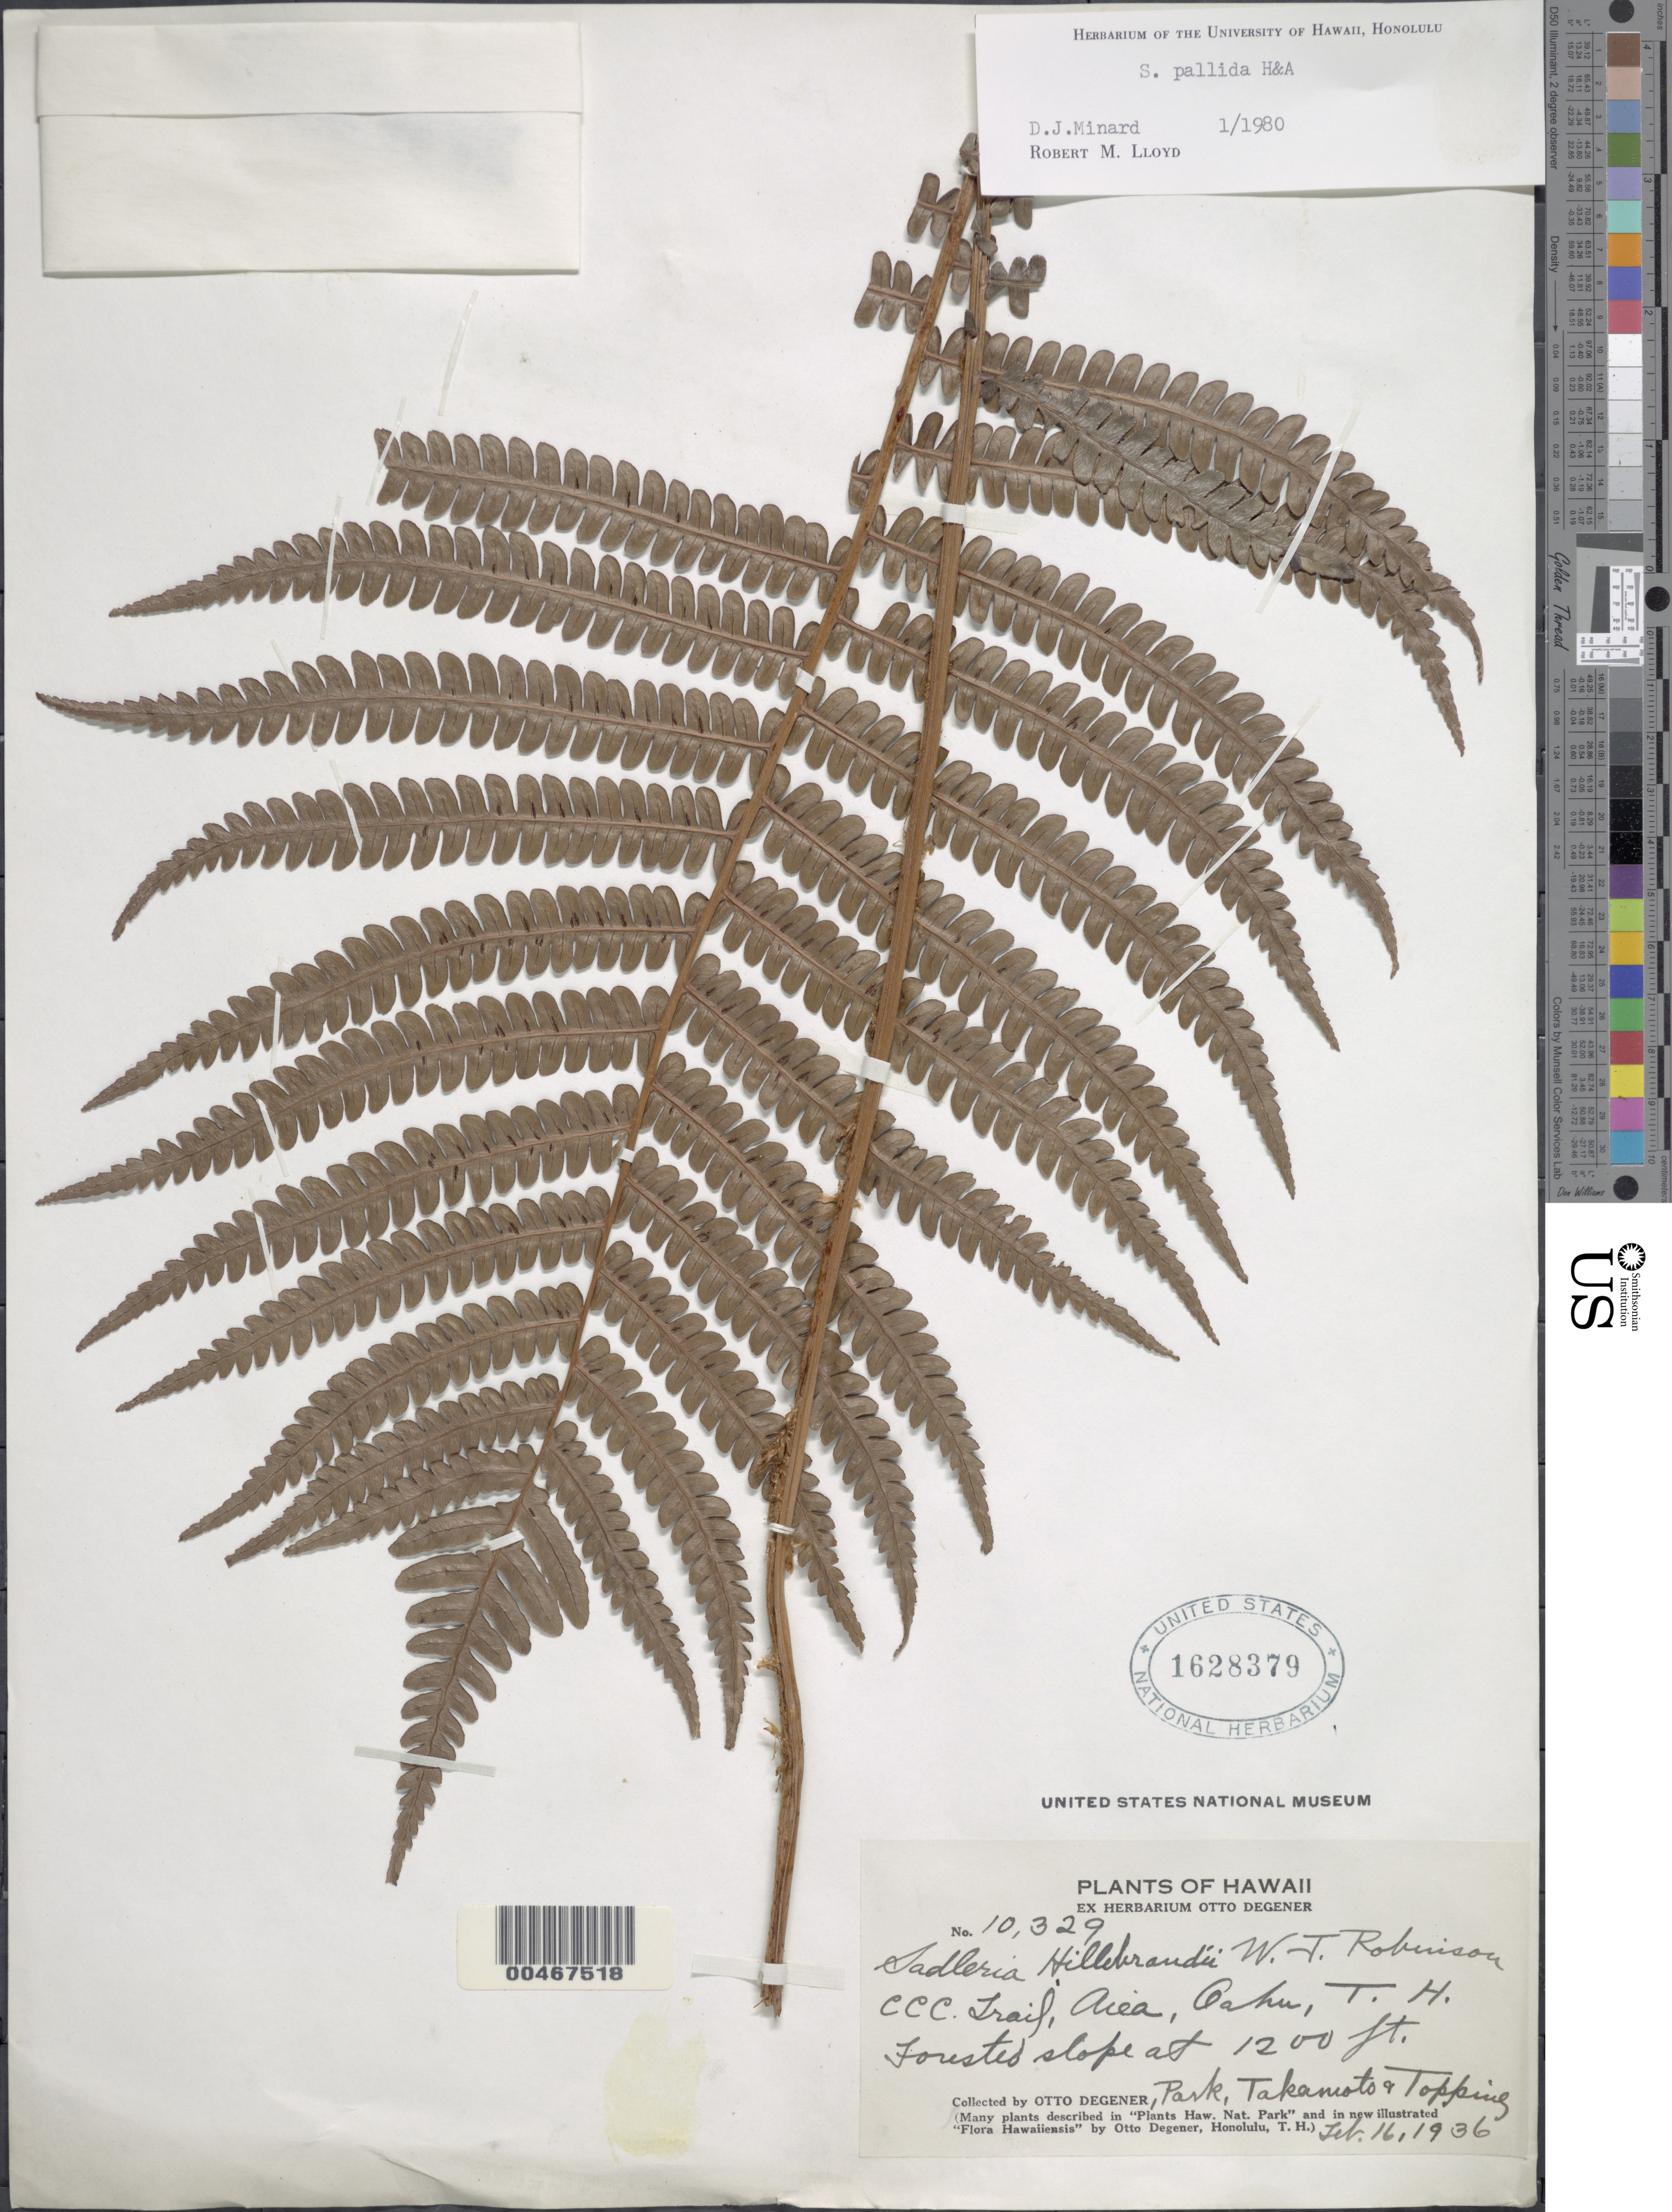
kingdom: Plantae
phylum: Tracheophyta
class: Polypodiopsida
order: Polypodiales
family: Blechnaceae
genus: Sadleria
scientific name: Sadleria pallida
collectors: O. Degener, Park, -. Takamoto & D. L. Topping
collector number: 10329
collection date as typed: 16 Feb 1936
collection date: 1936-02-16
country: United States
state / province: Hawaii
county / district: Honolulu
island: Oahu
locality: C.C.C. Trail, Aiea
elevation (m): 366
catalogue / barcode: US 1628379